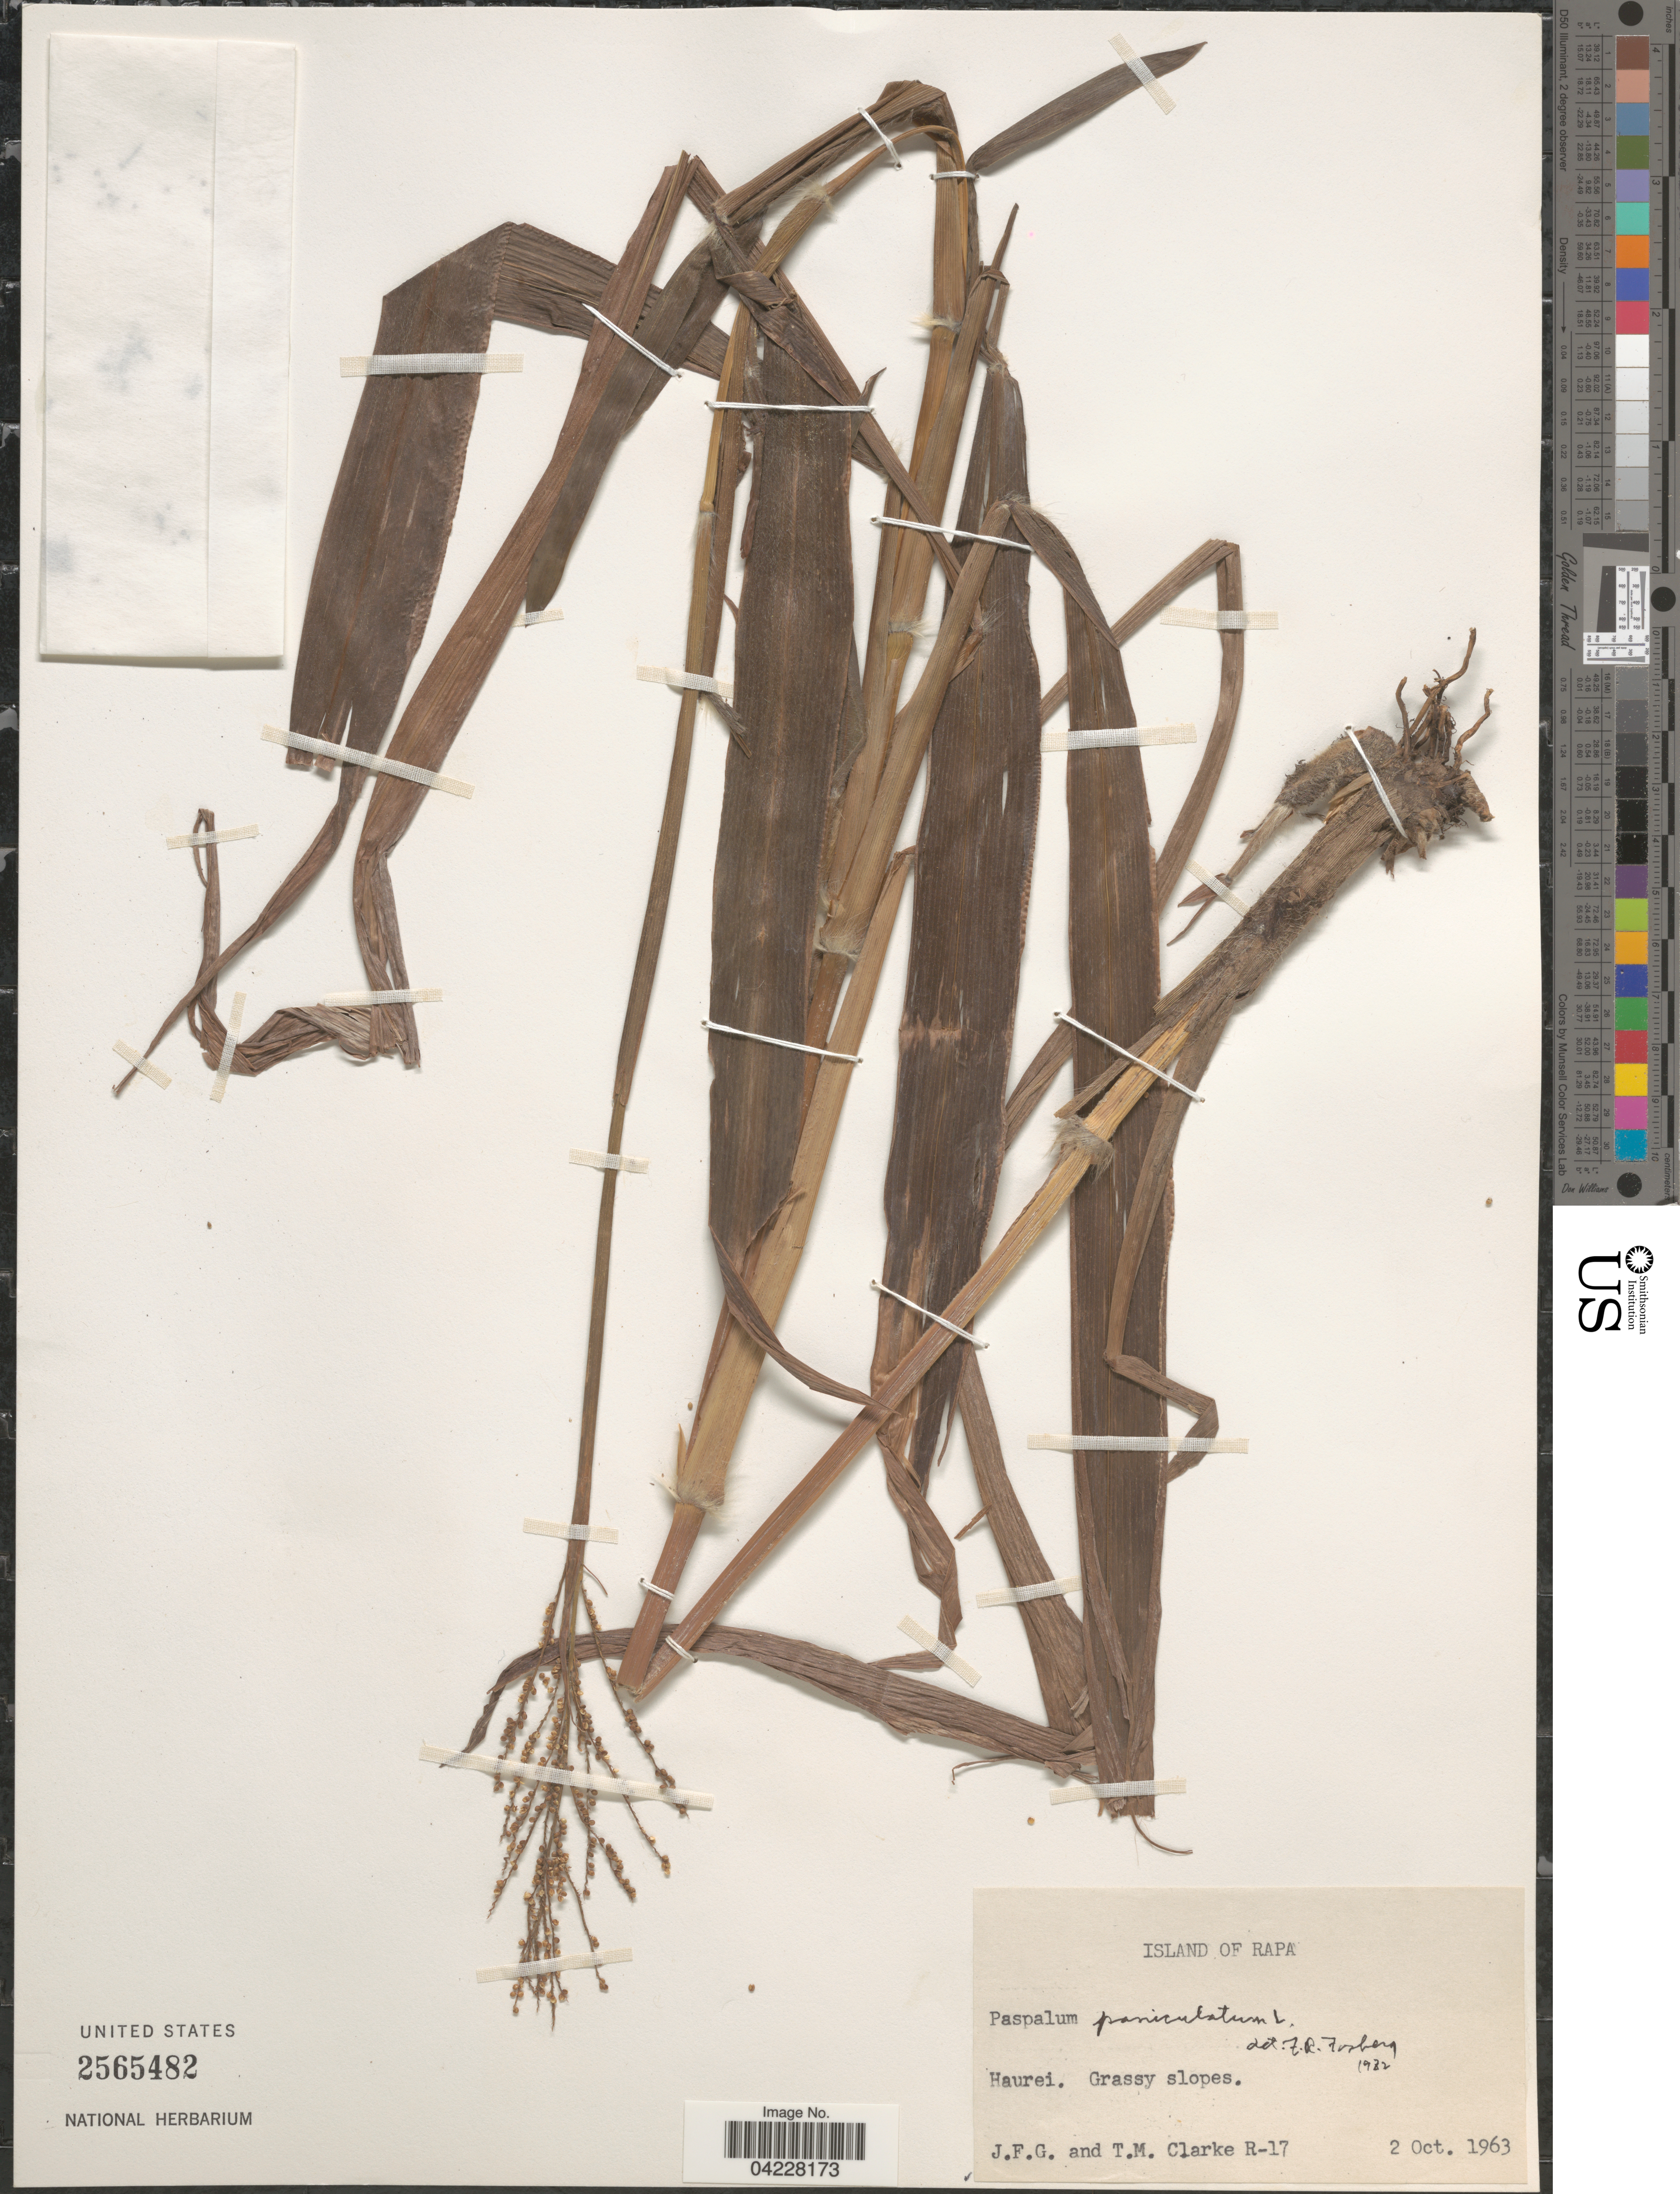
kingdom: Plantae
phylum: Tracheophyta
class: Liliopsida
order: Poales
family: Poaceae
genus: Paspalum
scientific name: Paspalum paniculatum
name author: L.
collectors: J. F. Clarke & T. M. Clarke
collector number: R-17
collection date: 1963-10-02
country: French Polynesia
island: Rapa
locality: Rapa. Haurei. Grassy slopes.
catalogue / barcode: US 2565482